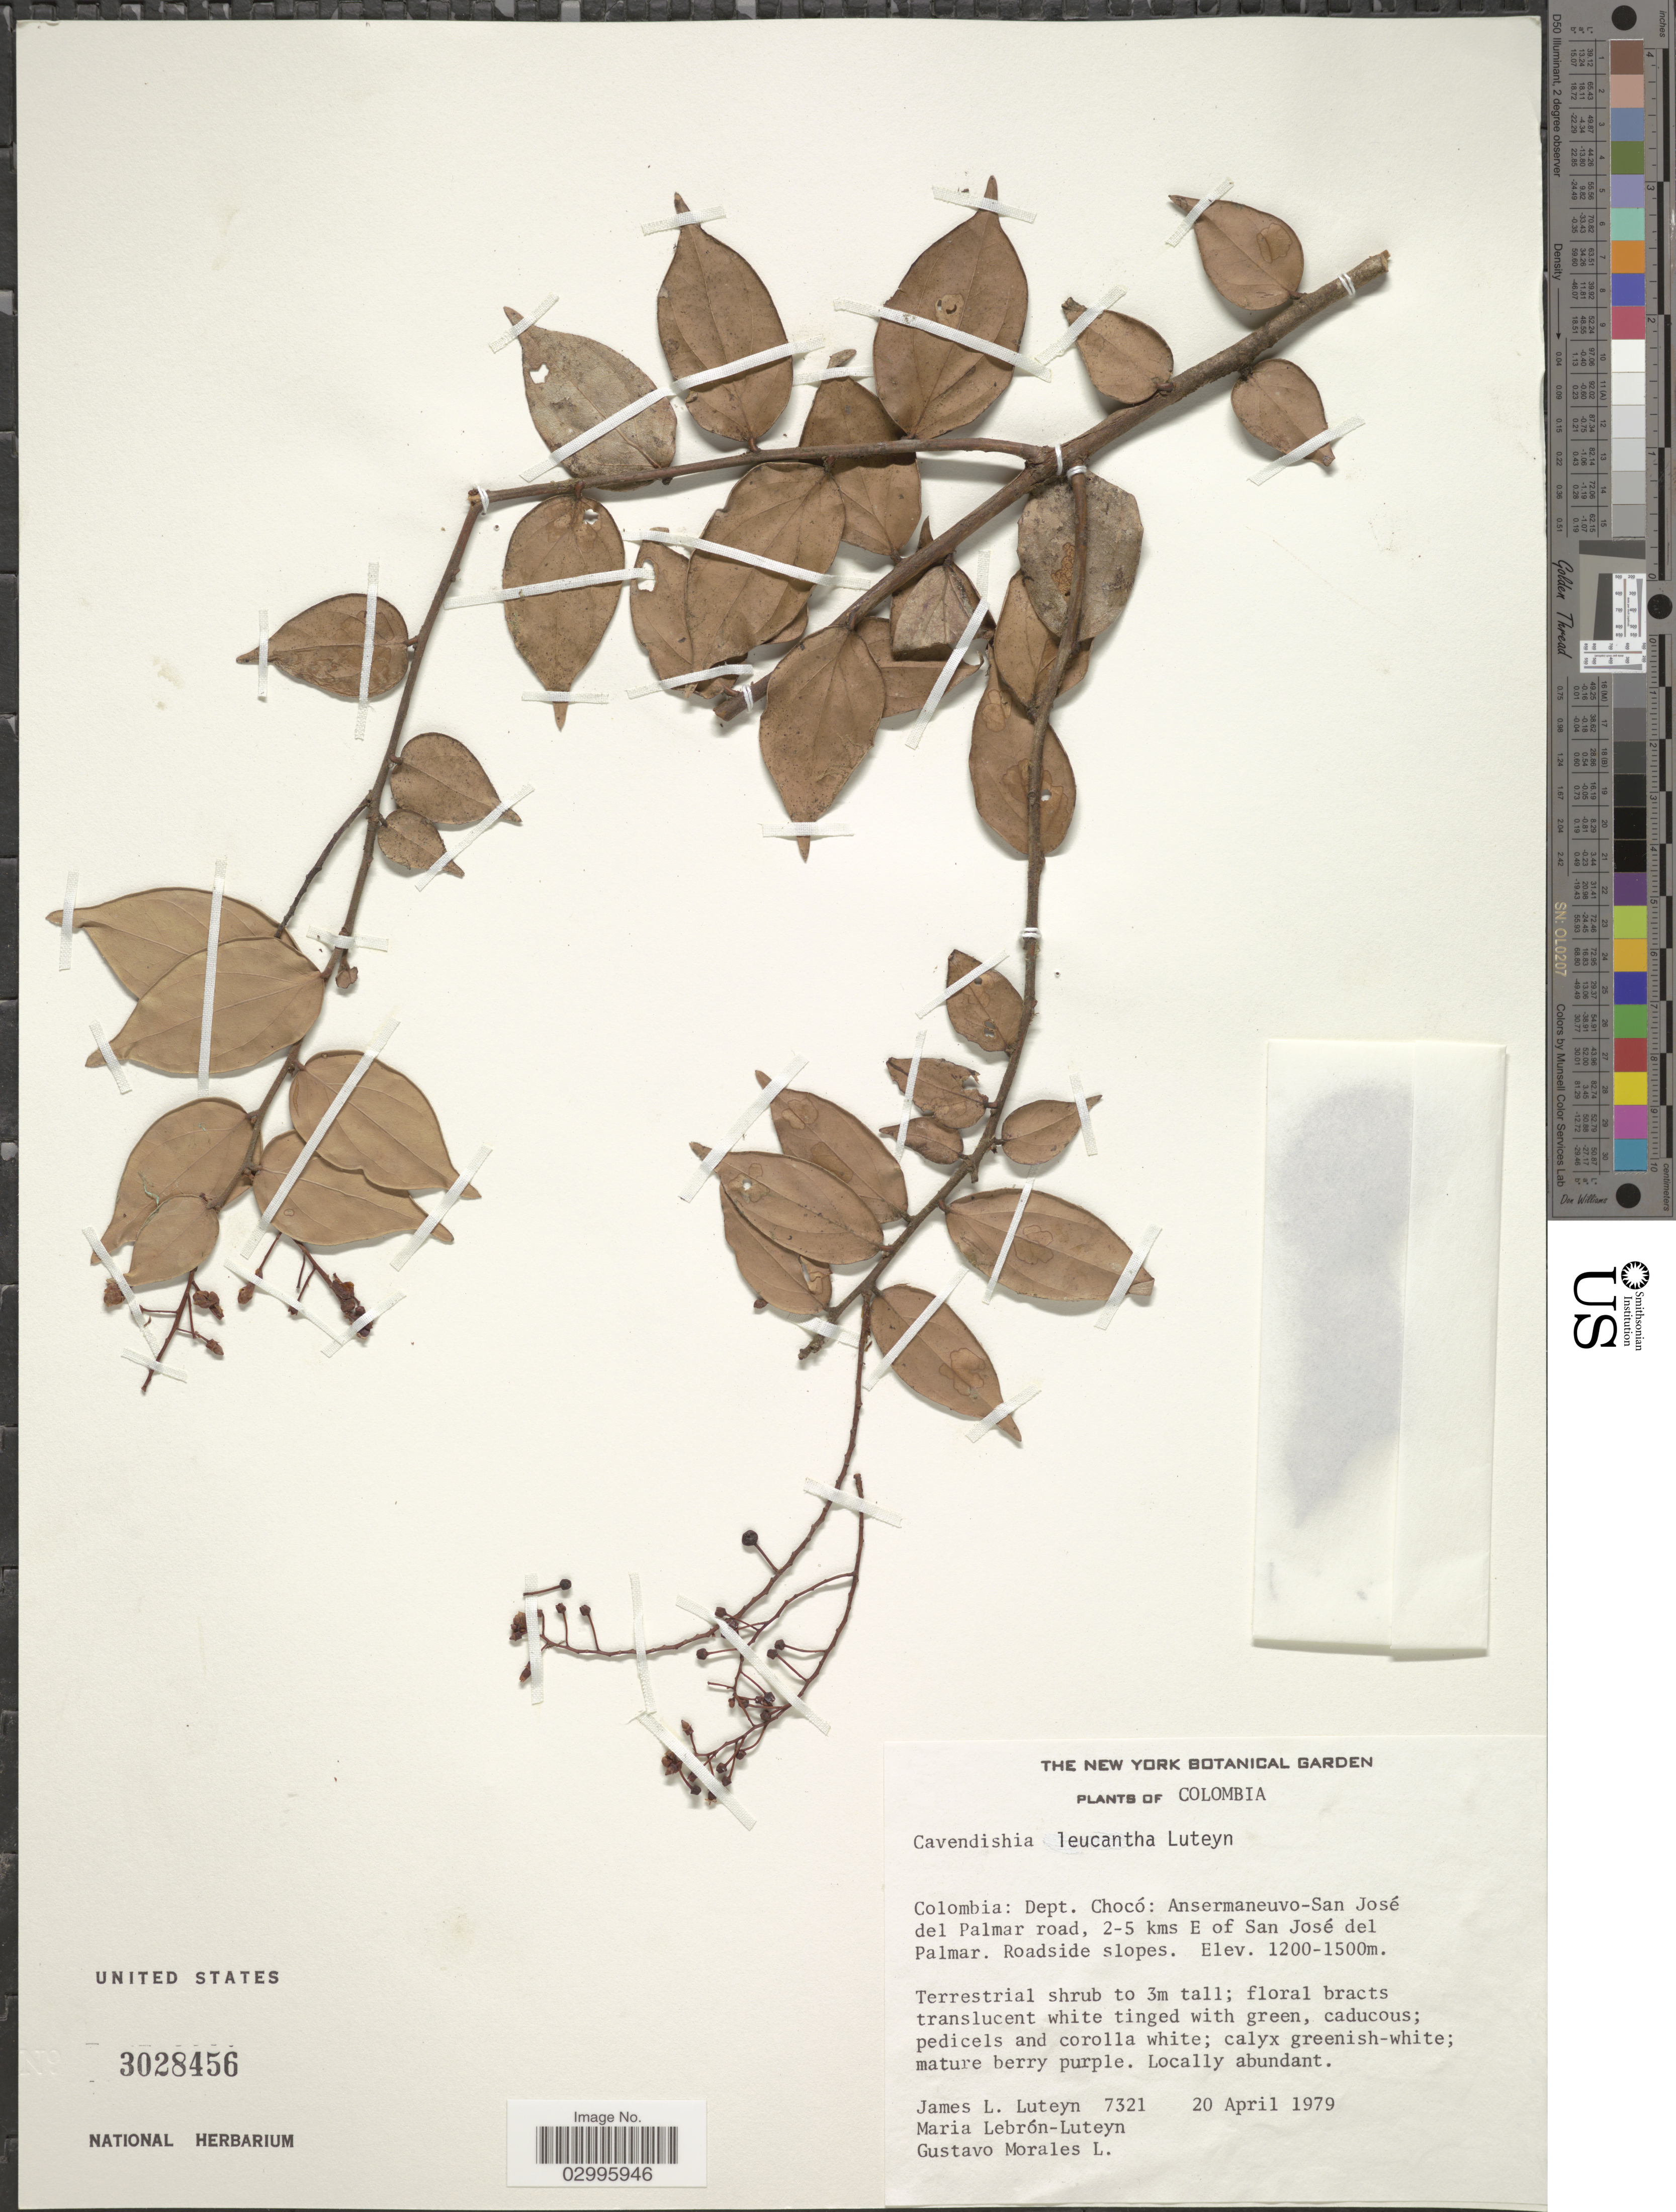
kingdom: Plantae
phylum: Tracheophyta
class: Magnoliopsida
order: Ericales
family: Ericaceae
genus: Cavendishia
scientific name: Cavendishia leucantha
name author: Luteyn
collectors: J. Luteyn, M. L. Lebrón-Luteyn & G. Morales L.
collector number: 7321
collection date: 1979-04-20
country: Colombia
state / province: Chocó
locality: Dept. Chocó: Ansermaneuvo-San José del Palmar road, 2-5 kms E of San José del Palmar. Roadside slopes.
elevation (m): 1200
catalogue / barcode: US 3028456